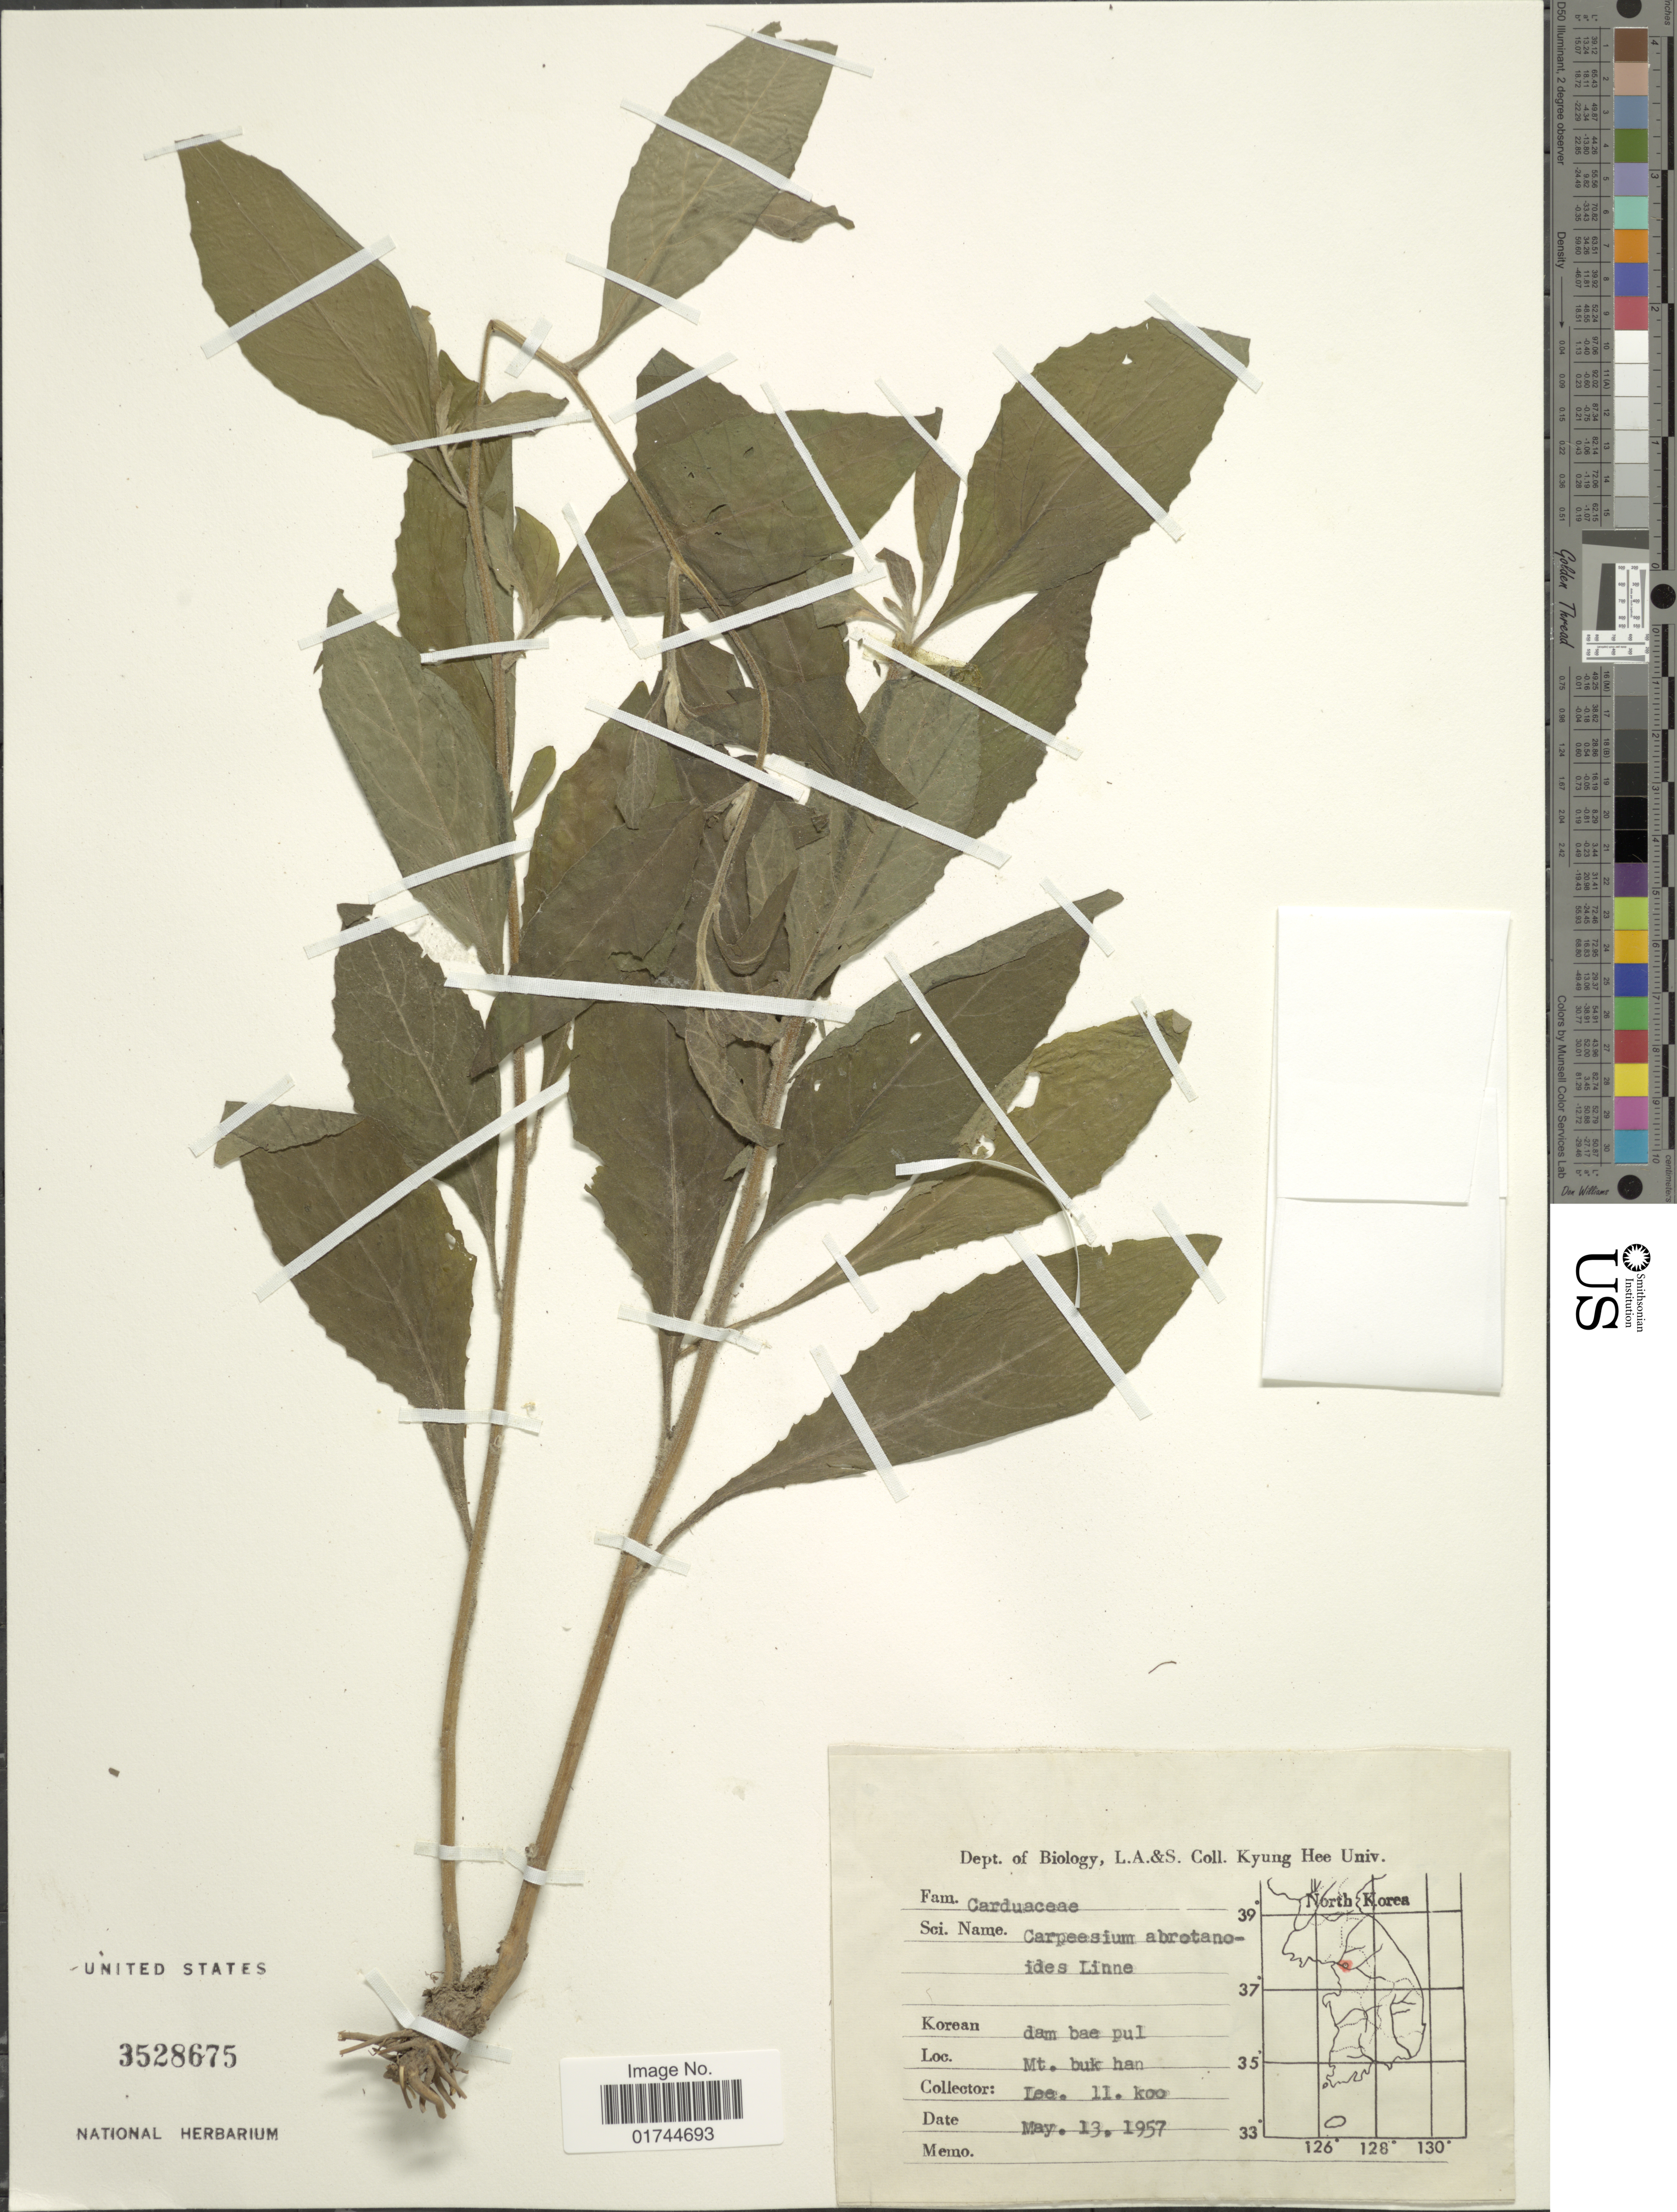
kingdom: Plantae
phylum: Tracheophyta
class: Magnoliopsida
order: Asterales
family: Asteraceae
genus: Carpesium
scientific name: Carpesium abrotanoides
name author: L.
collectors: I. Lee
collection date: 1957-05-13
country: South Korea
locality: Mt. buk Han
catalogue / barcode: US 3528675